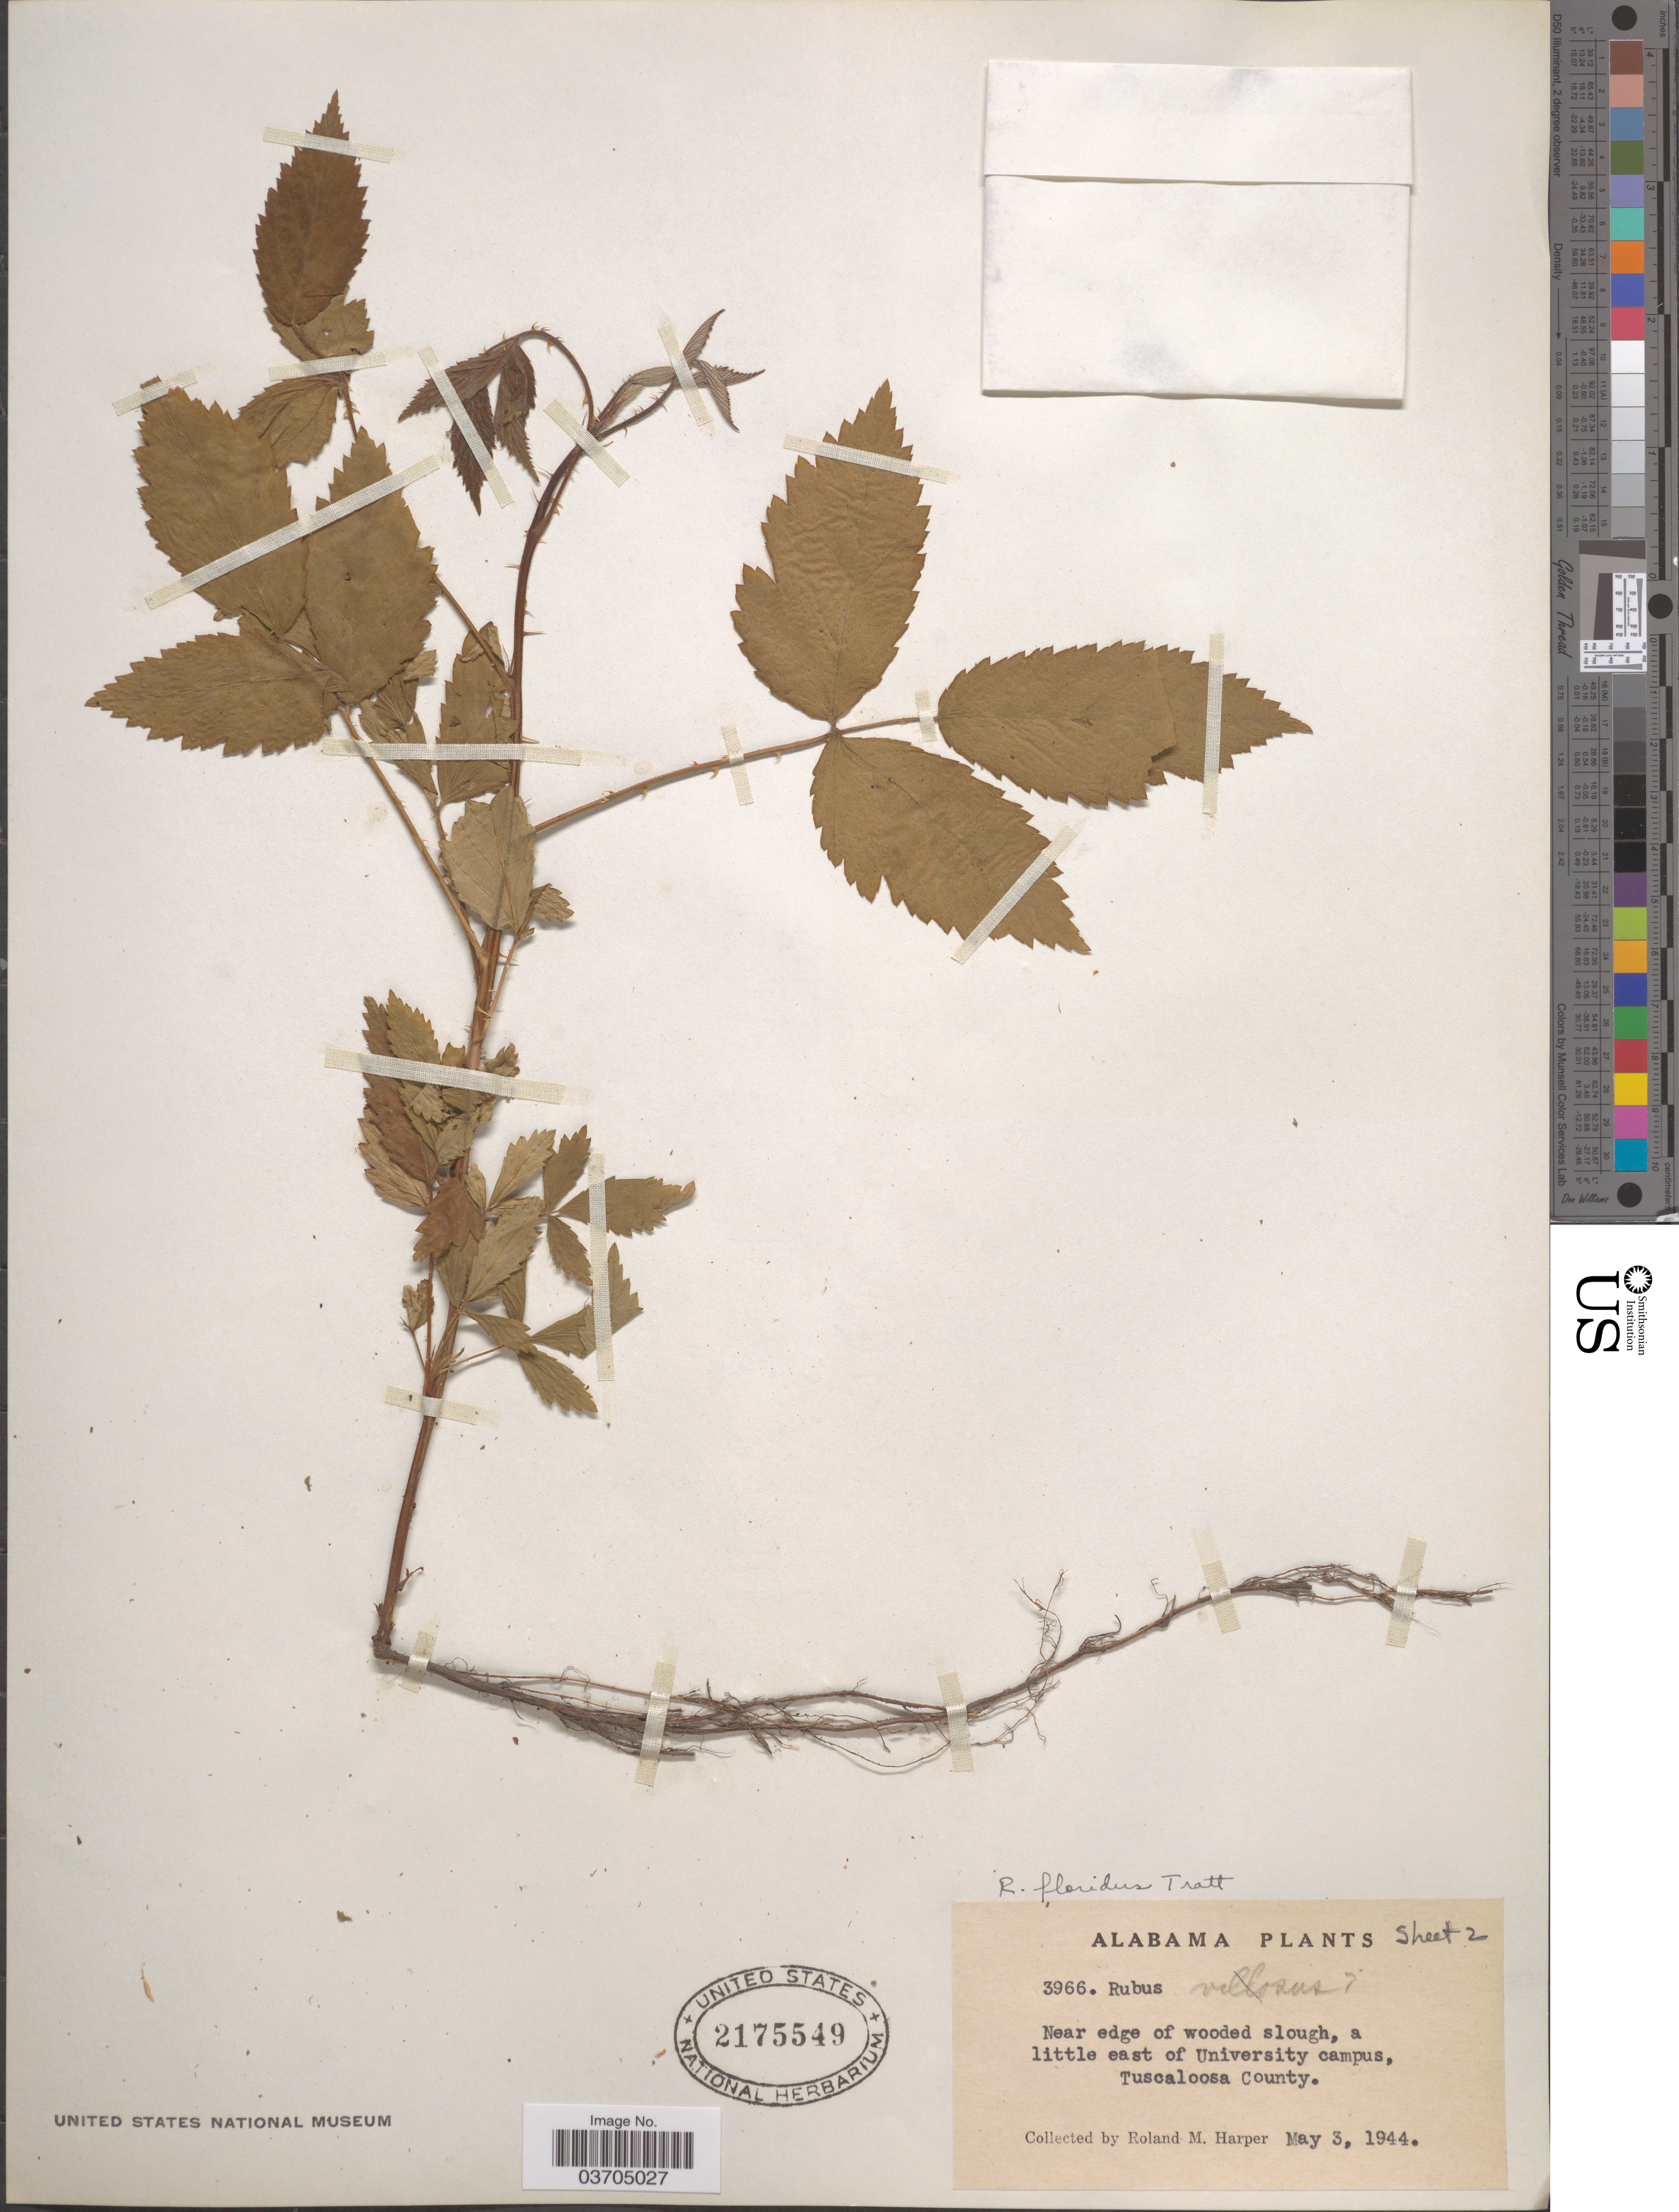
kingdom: Plantae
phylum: Tracheophyta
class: Magnoliopsida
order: Rosales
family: Rosaceae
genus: Rubus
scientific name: Rubus floridus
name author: Tratt.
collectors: R. M. Harper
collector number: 3966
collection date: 1944-05-03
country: United States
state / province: Alabama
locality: A little east of University campus, Tuscaloosa County.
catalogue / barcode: US 2175549